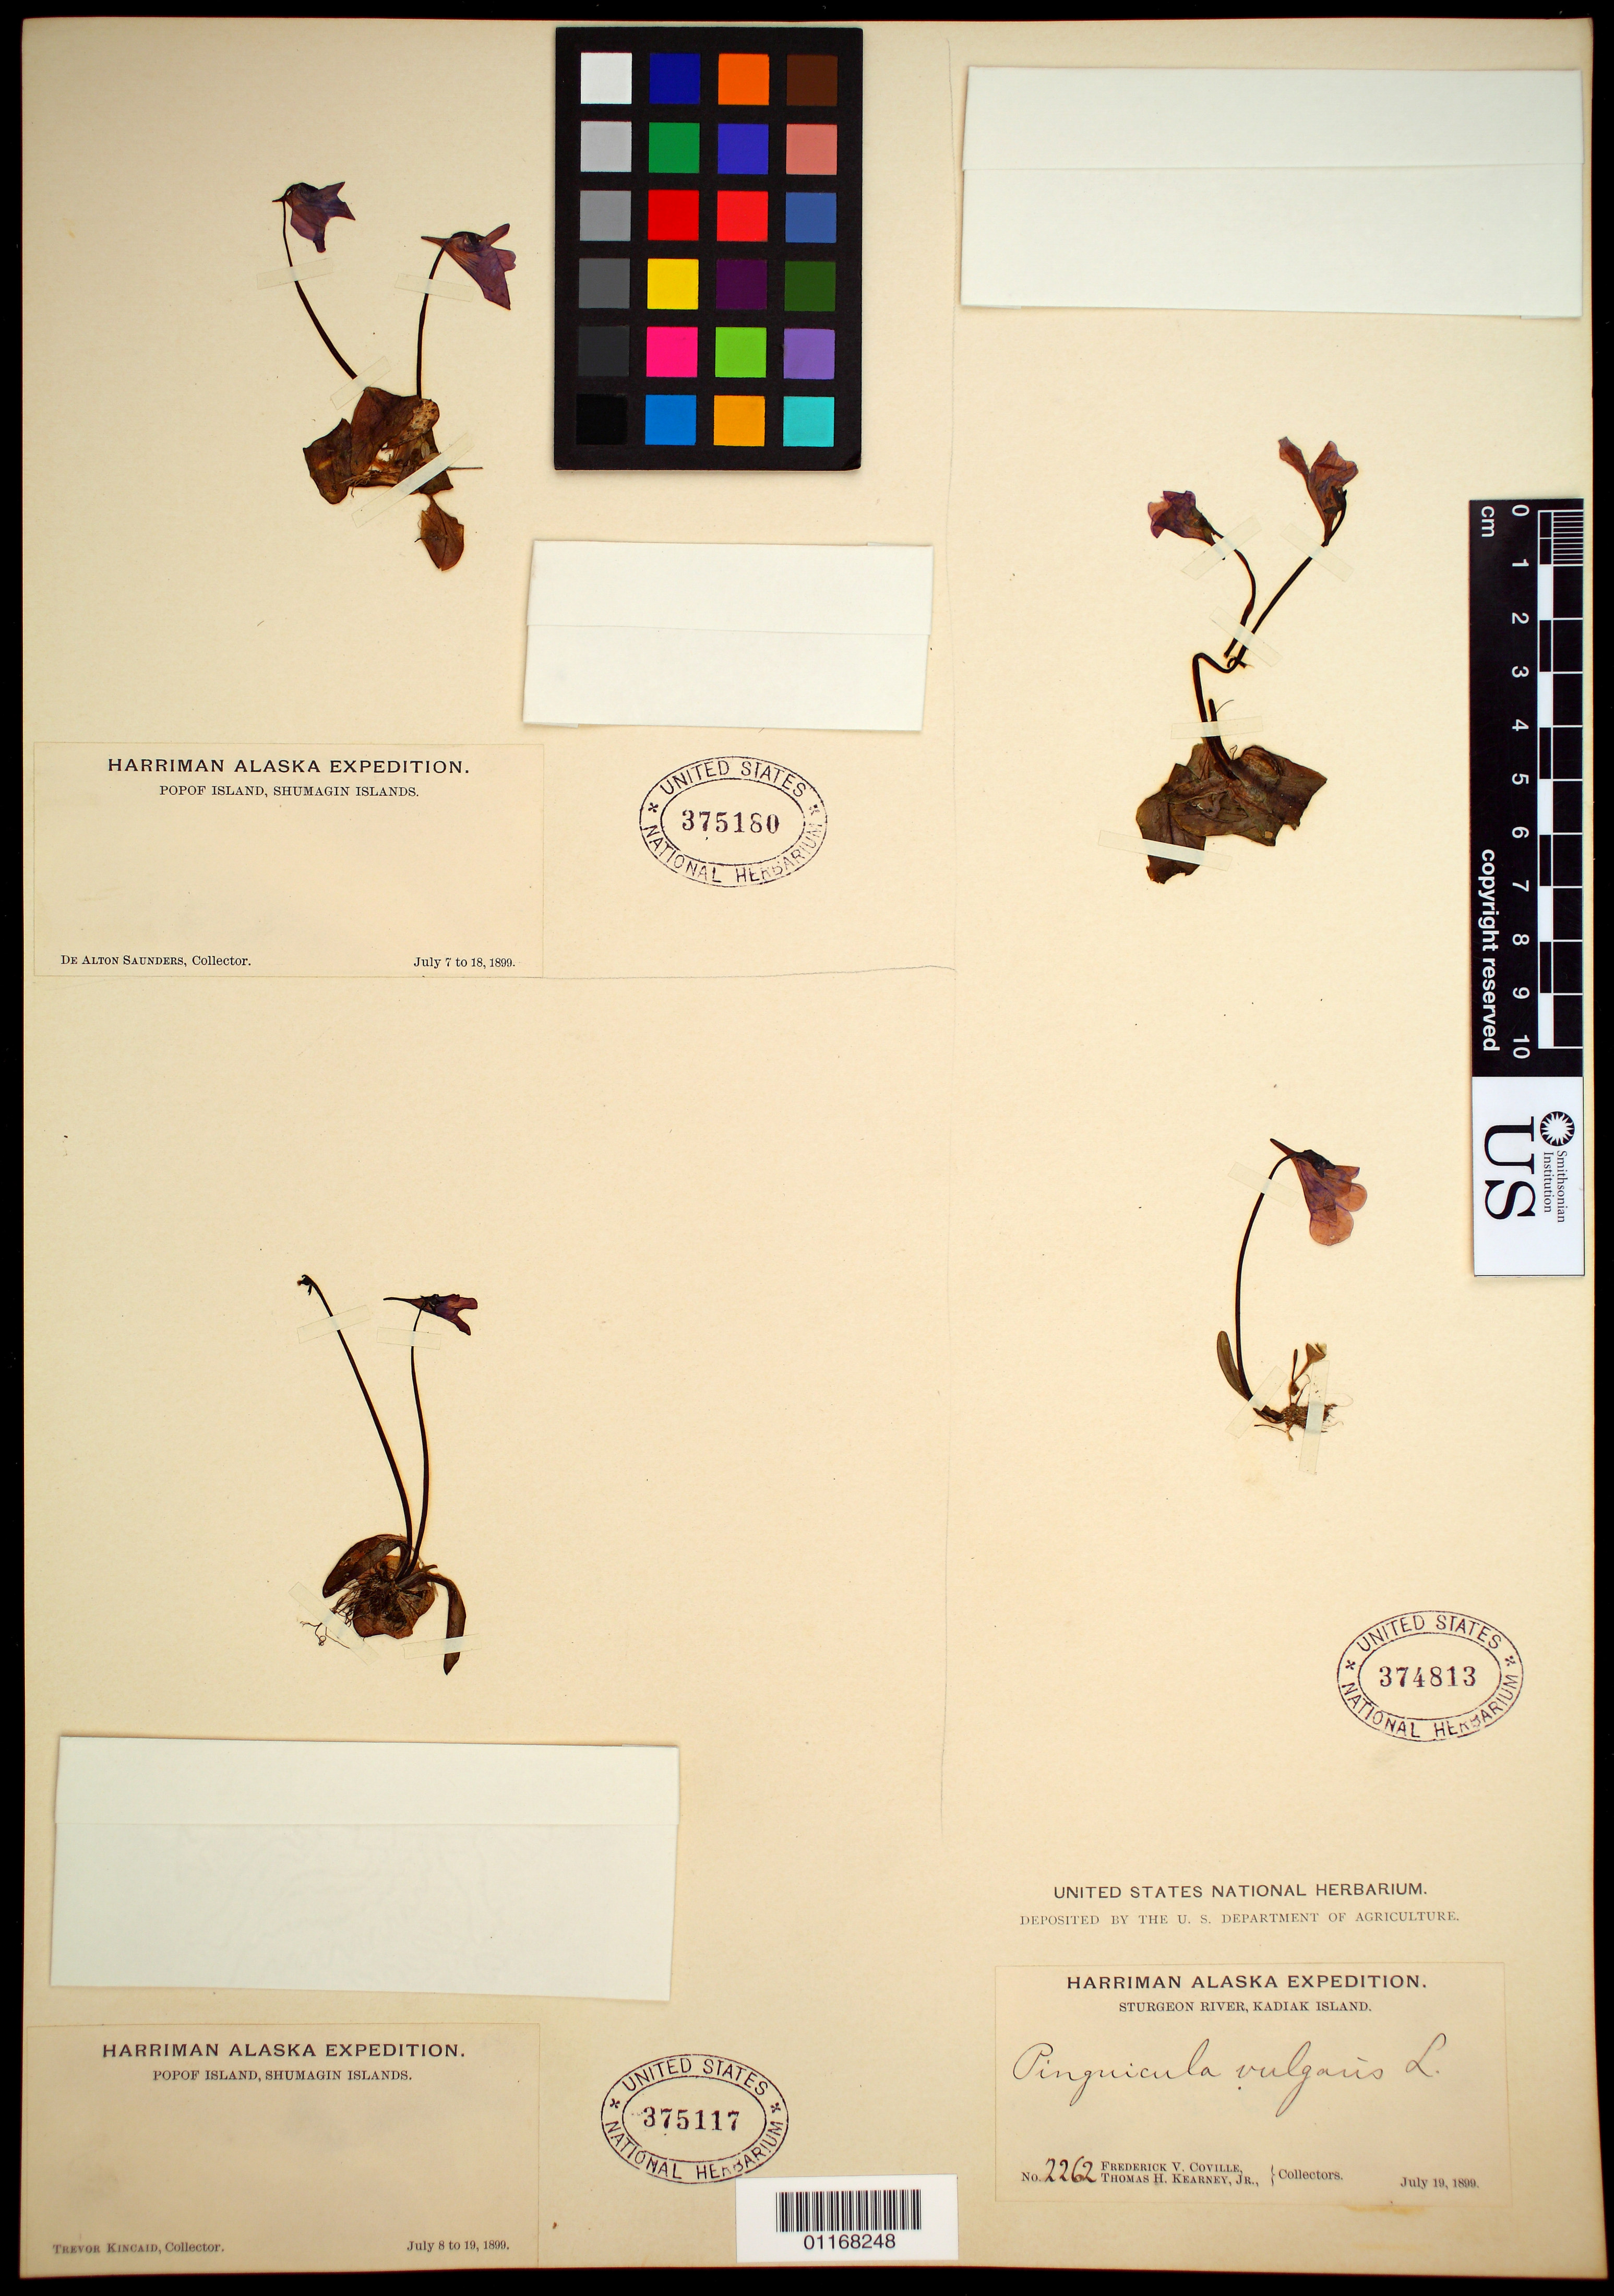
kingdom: Plantae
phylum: Tracheophyta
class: Magnoliopsida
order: Lamiales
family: Lentibulariaceae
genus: Pinguicula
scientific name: Pinguicula vulgaris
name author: L.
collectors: F. V. Coville & T. H. Kearney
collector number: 2262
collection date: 1899-07-19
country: United States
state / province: Alaska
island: Kodiak Island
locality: Sturgeon River, Kodiak Island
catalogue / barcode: US 374813